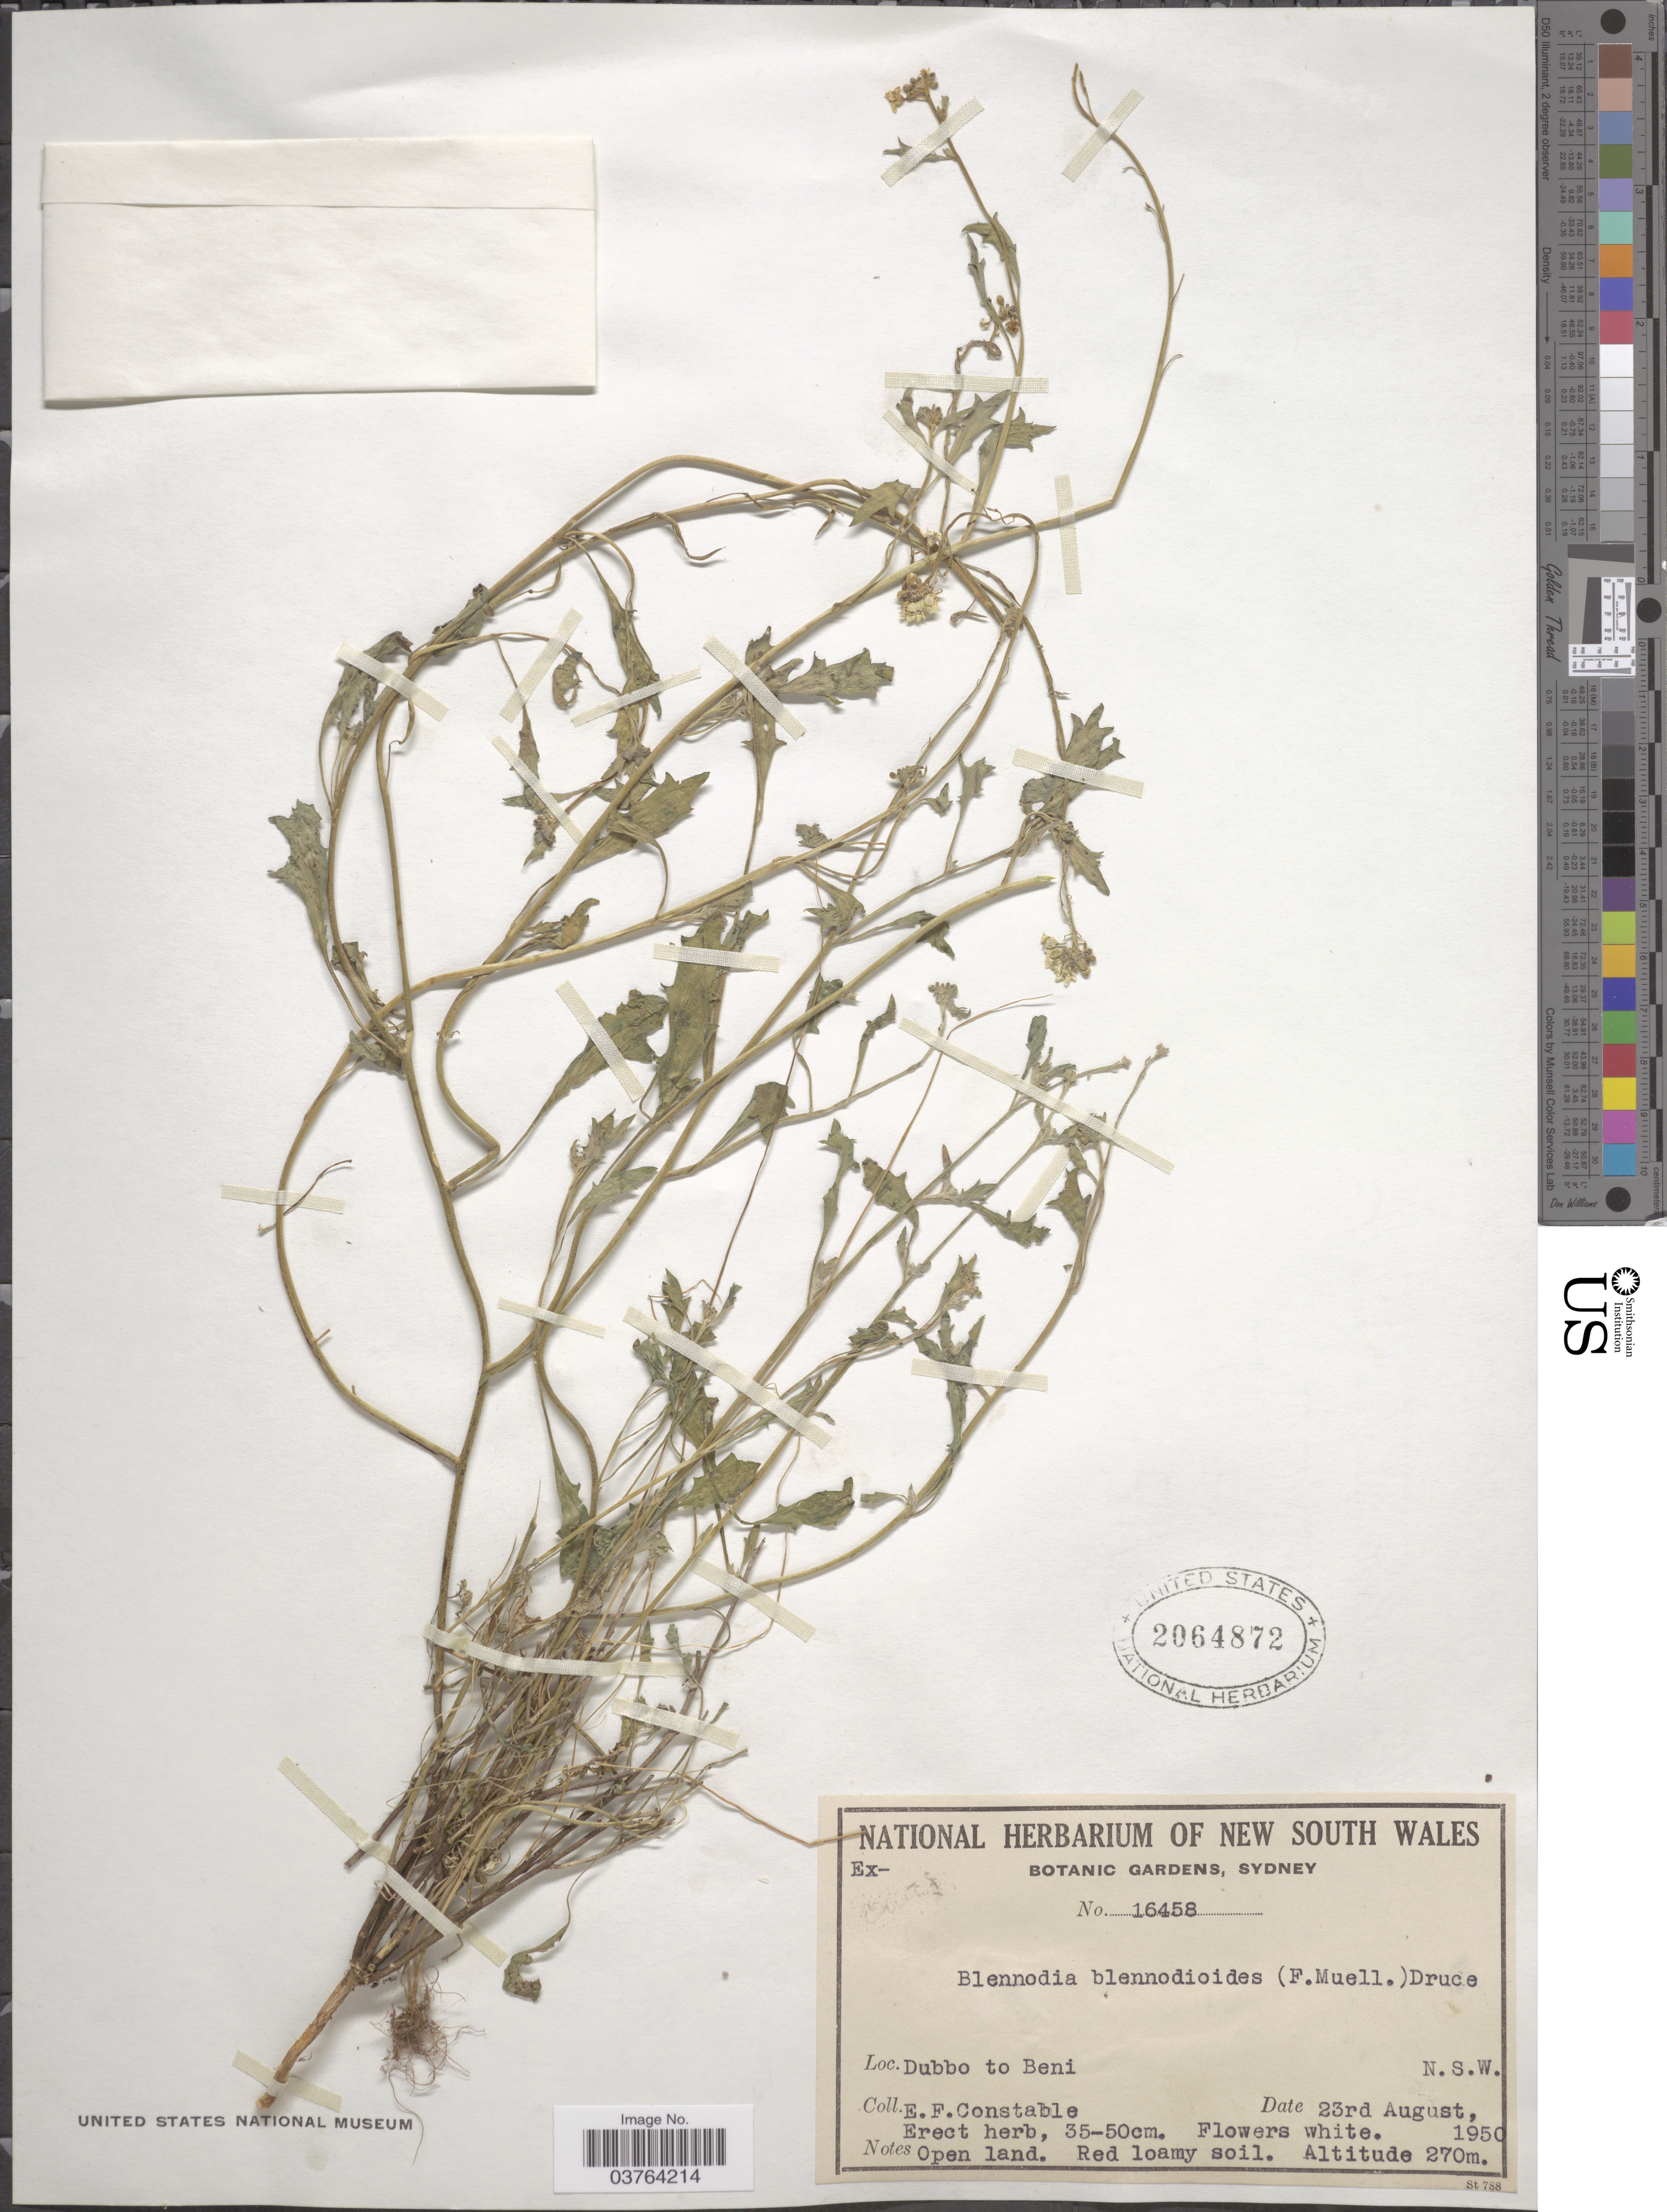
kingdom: Plantae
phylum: Tracheophyta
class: Magnoliopsida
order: Brassicales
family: Brassicaceae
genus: Blennodia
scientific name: Blennodia blennodioides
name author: (F. Muell.) Druce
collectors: E. F. Constable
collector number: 16458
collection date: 1950-08-23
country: Australia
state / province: New South Wales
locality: Dubbo to Beni.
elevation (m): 270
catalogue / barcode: US 2064872